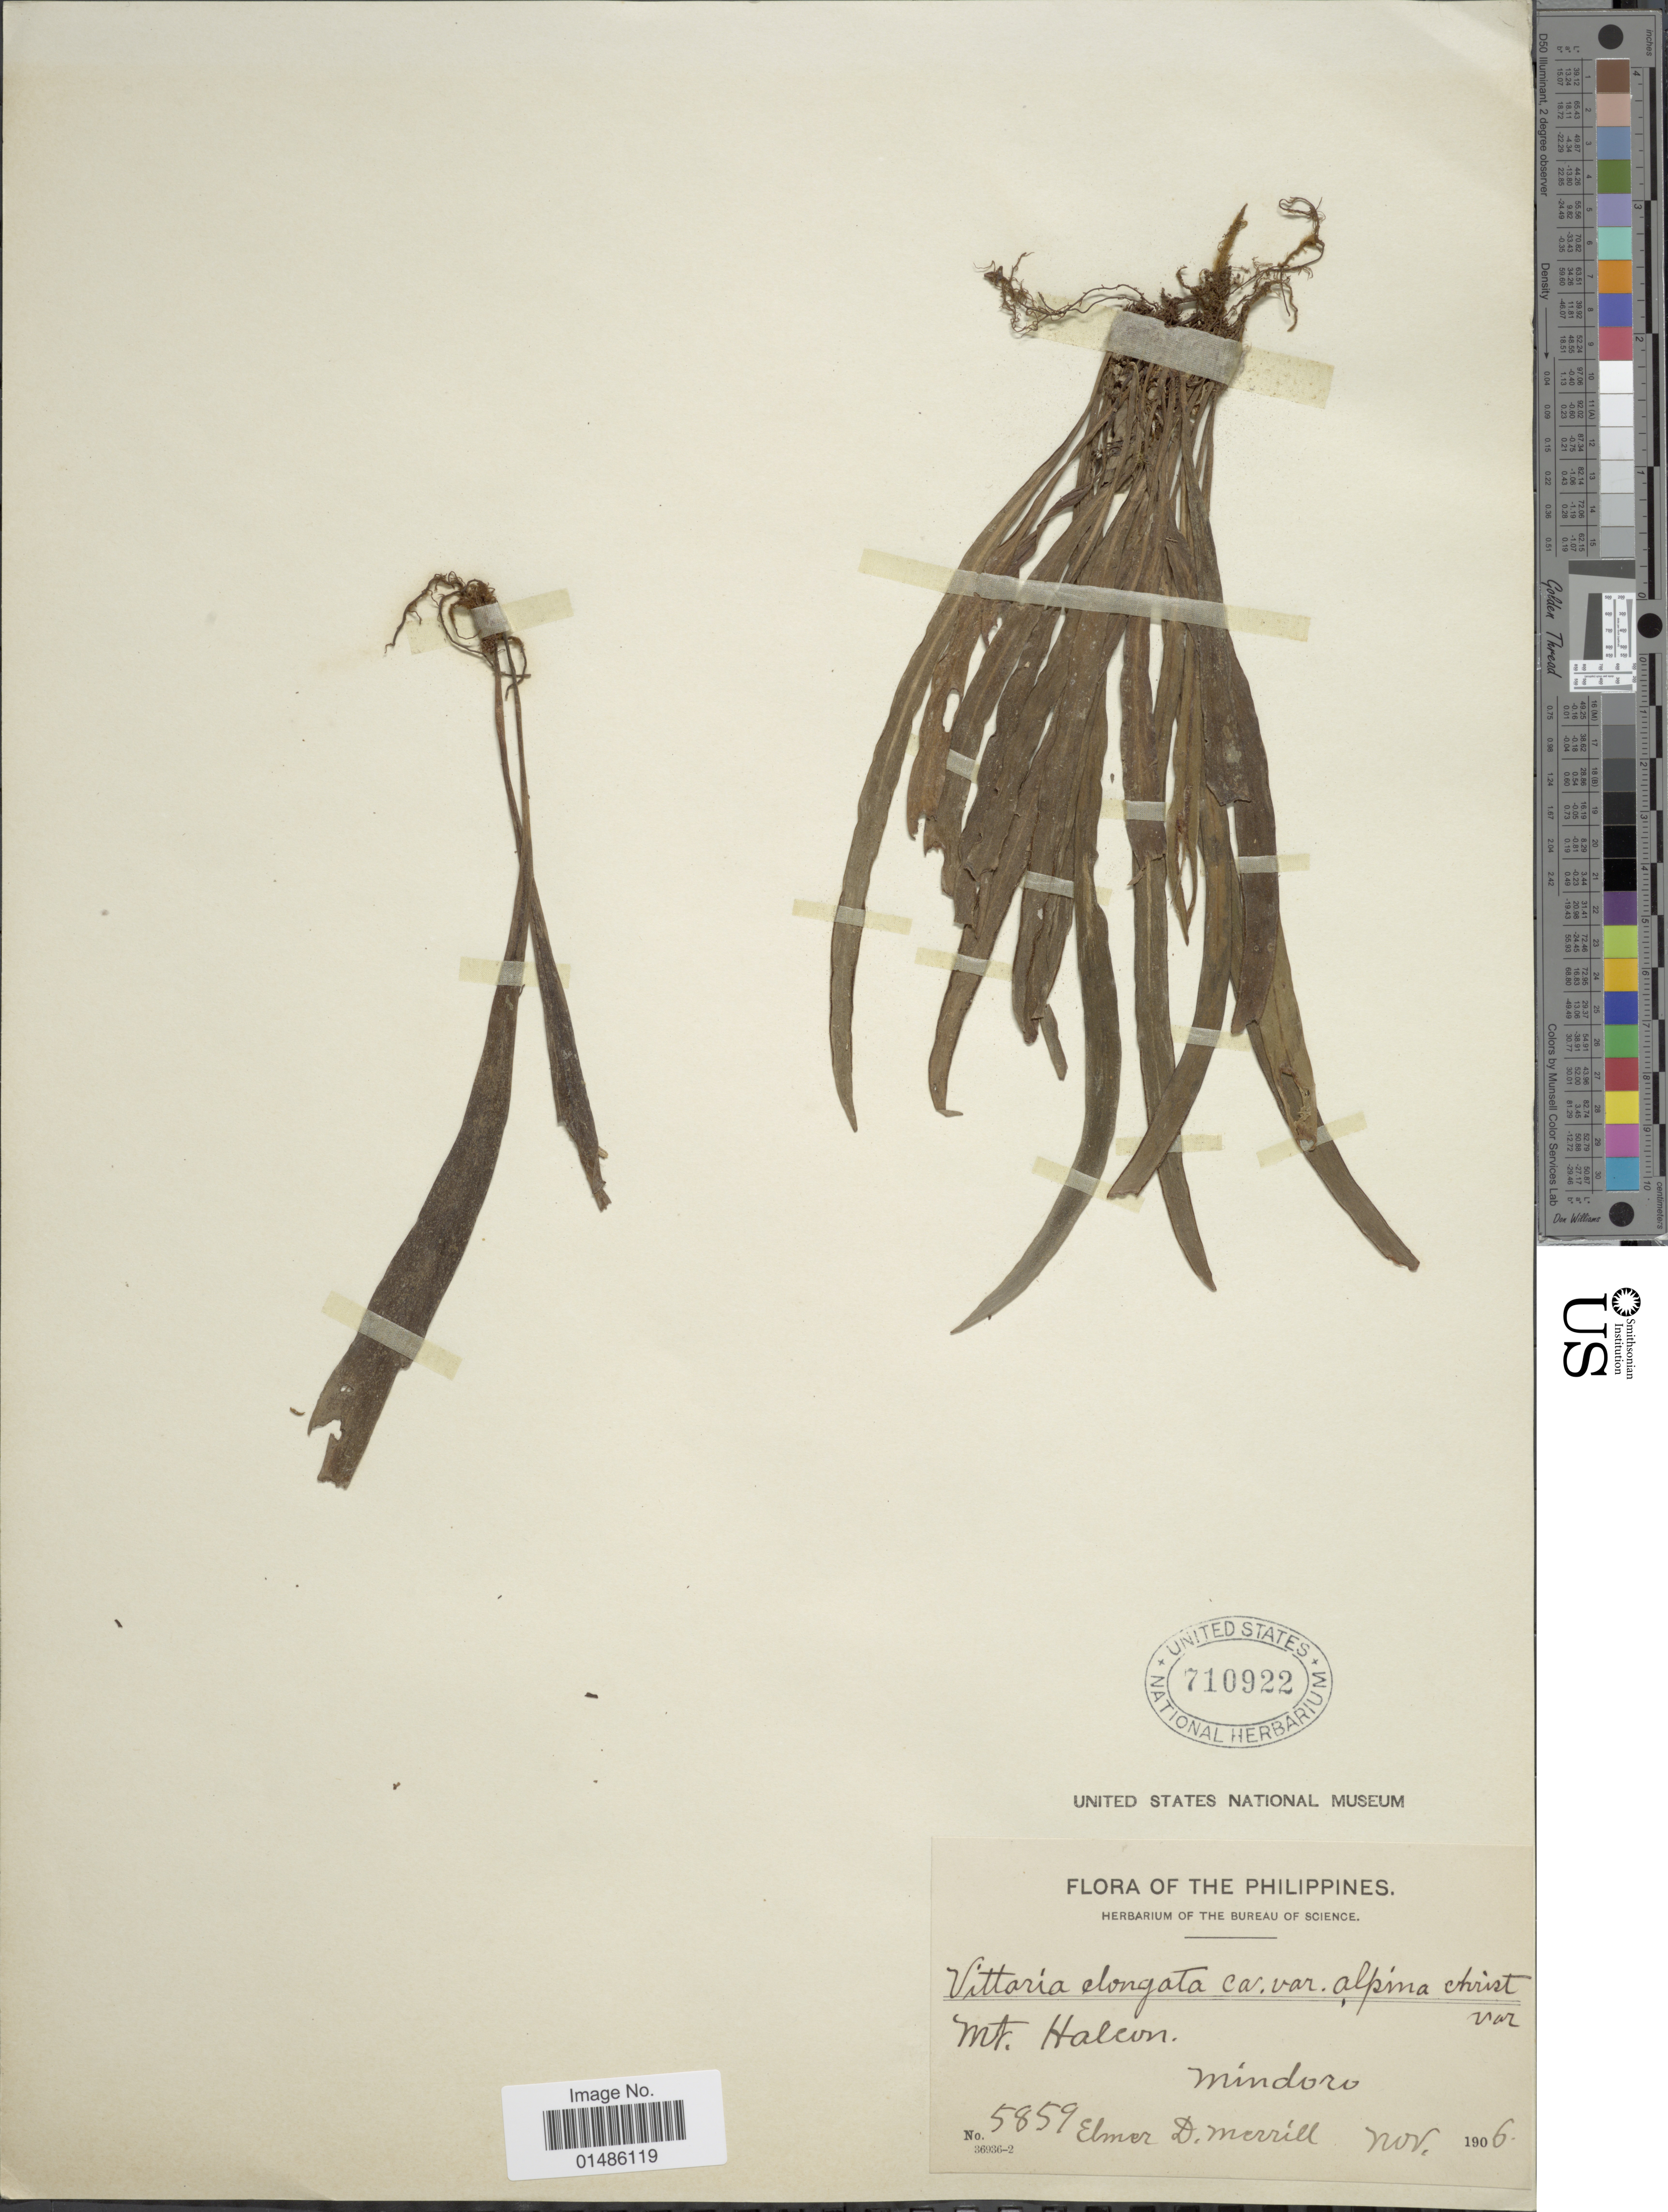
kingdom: Plantae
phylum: Tracheophyta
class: Polypodiopsida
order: Polypodiales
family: Pteridaceae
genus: Haplopteris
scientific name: Haplopteris elongata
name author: (Sw.) Crane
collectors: E. D. Merrill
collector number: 5859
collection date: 1906-11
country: Philippines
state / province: Mimaropa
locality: Mt. Halcon, Mindoro.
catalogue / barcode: US 710922